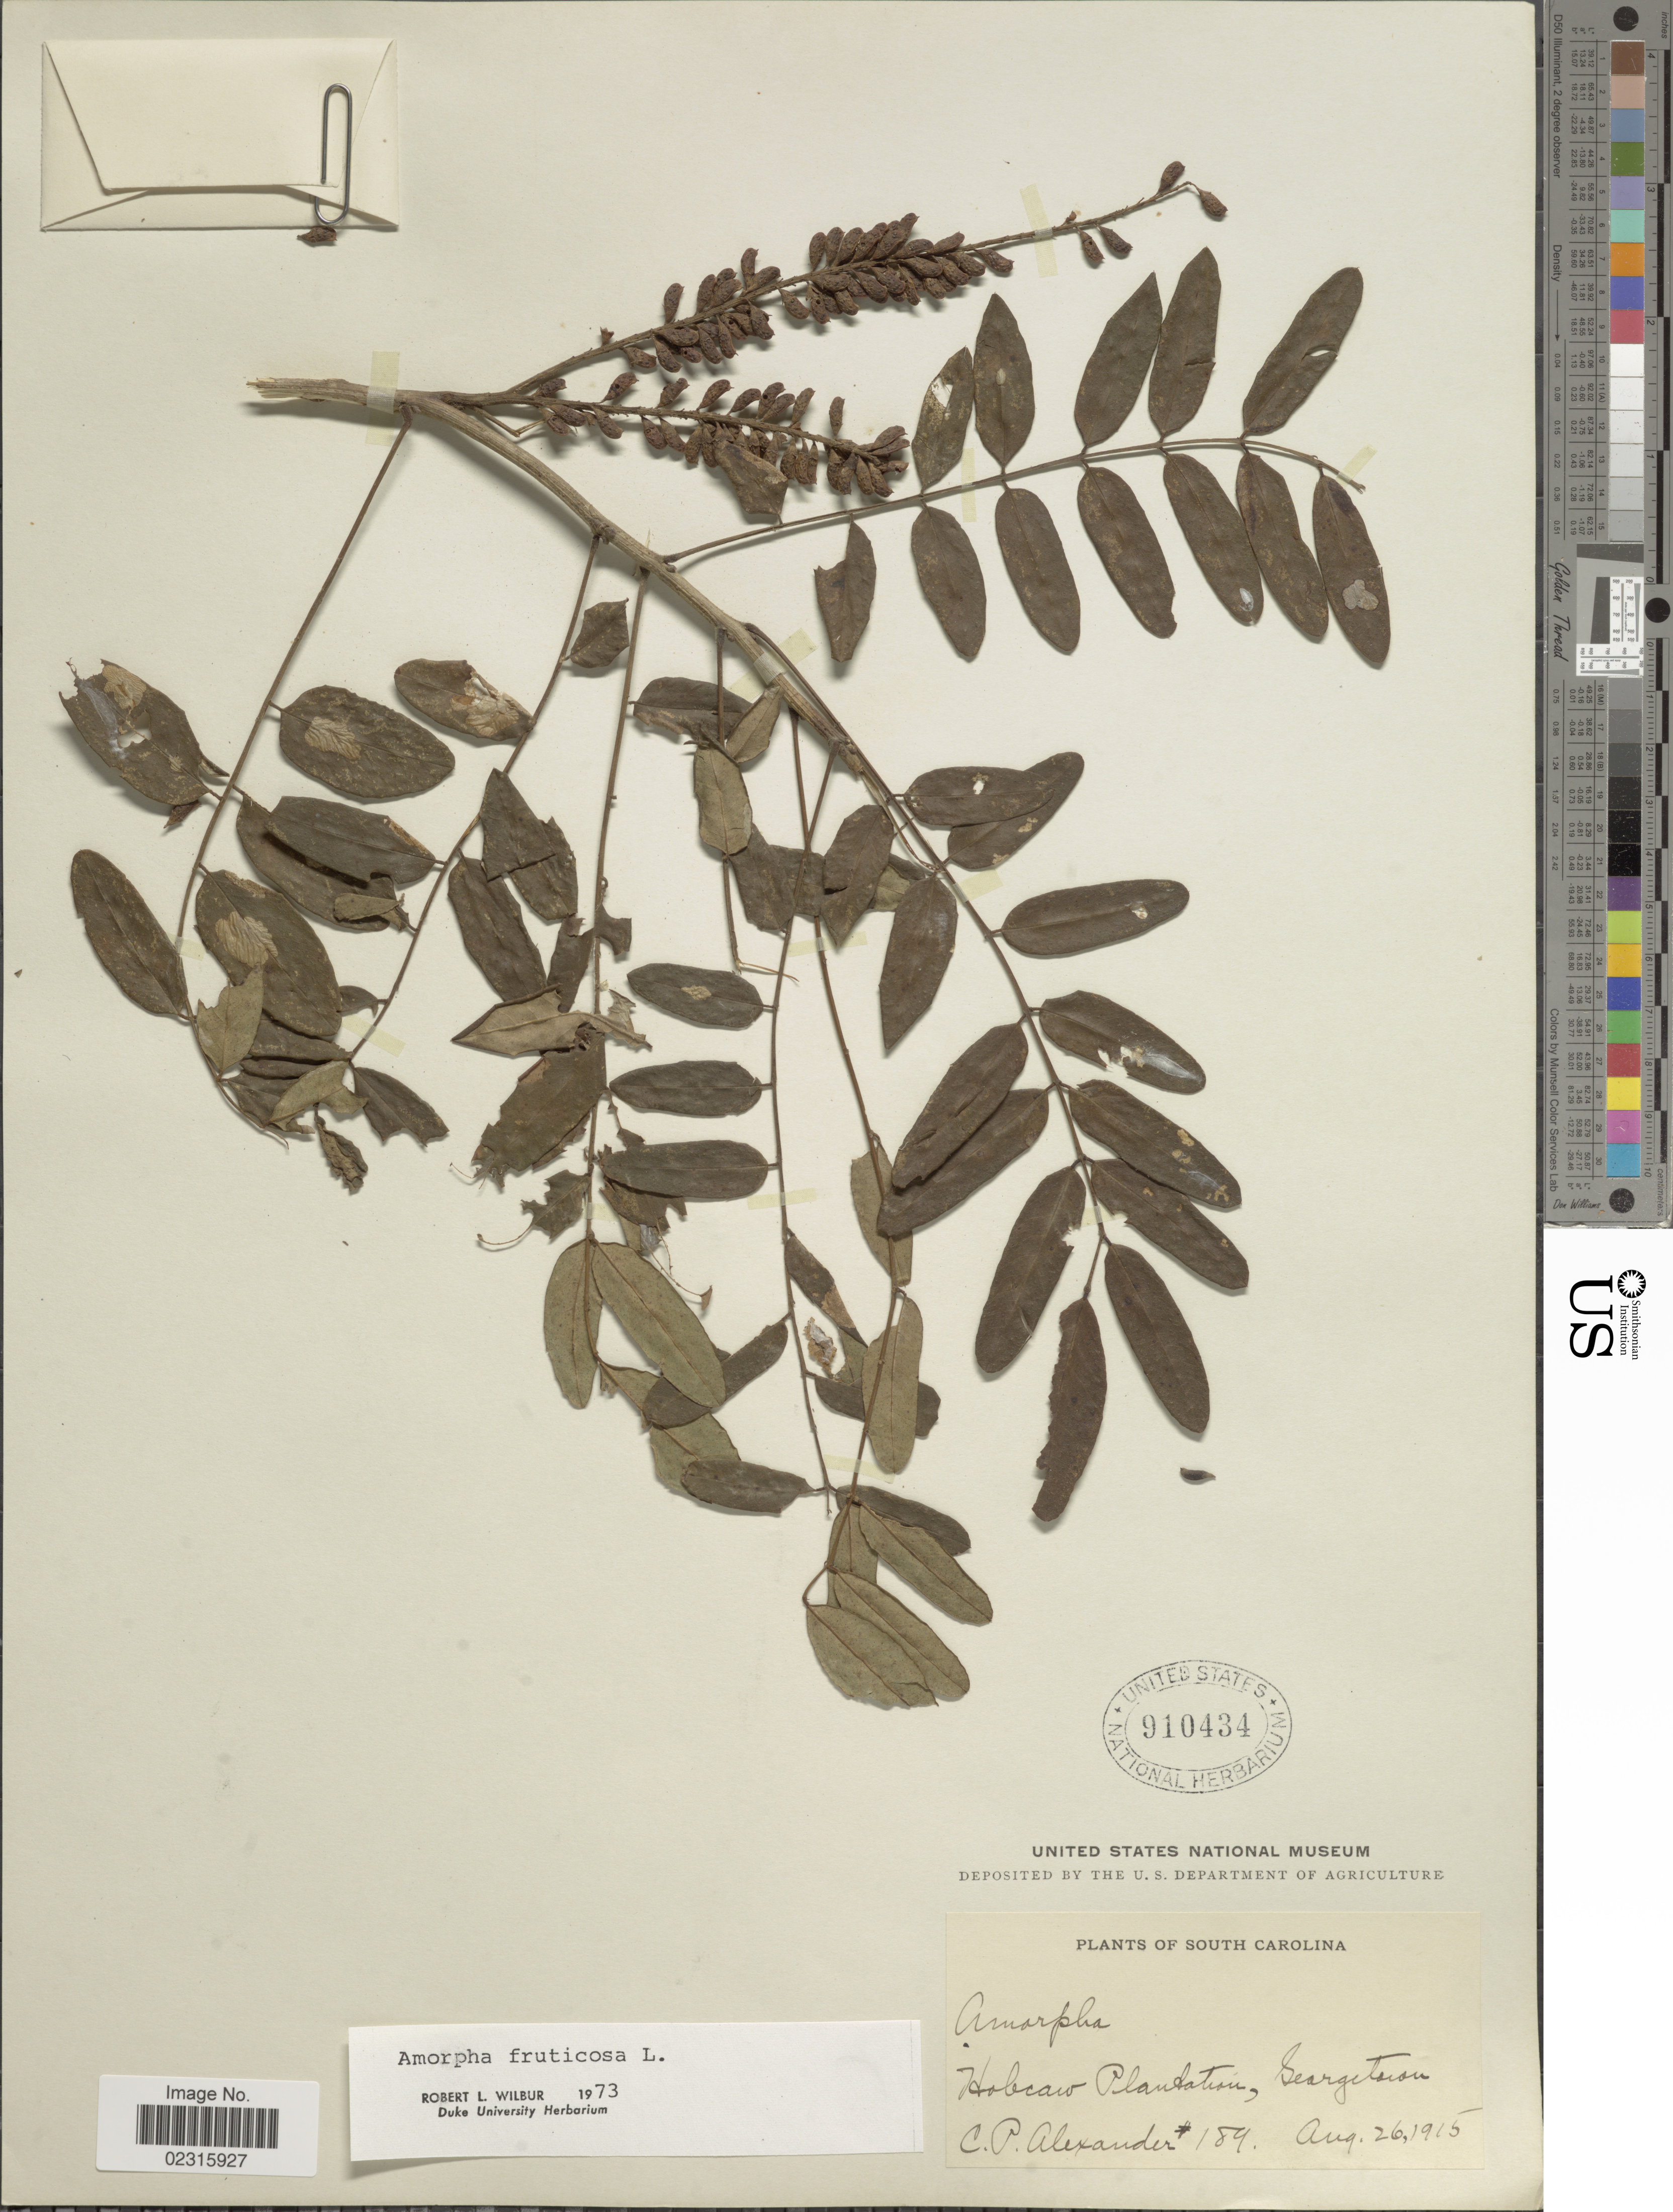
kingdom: Plantae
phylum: Tracheophyta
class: Magnoliopsida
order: Fabales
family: Fabaceae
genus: Amorpha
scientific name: Amorpha fruticosa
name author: L.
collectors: C. P. Alexander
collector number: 189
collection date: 1915-08-26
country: United States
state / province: South Carolina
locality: Hobcaw Plantation, Georgetown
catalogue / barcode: US 910434